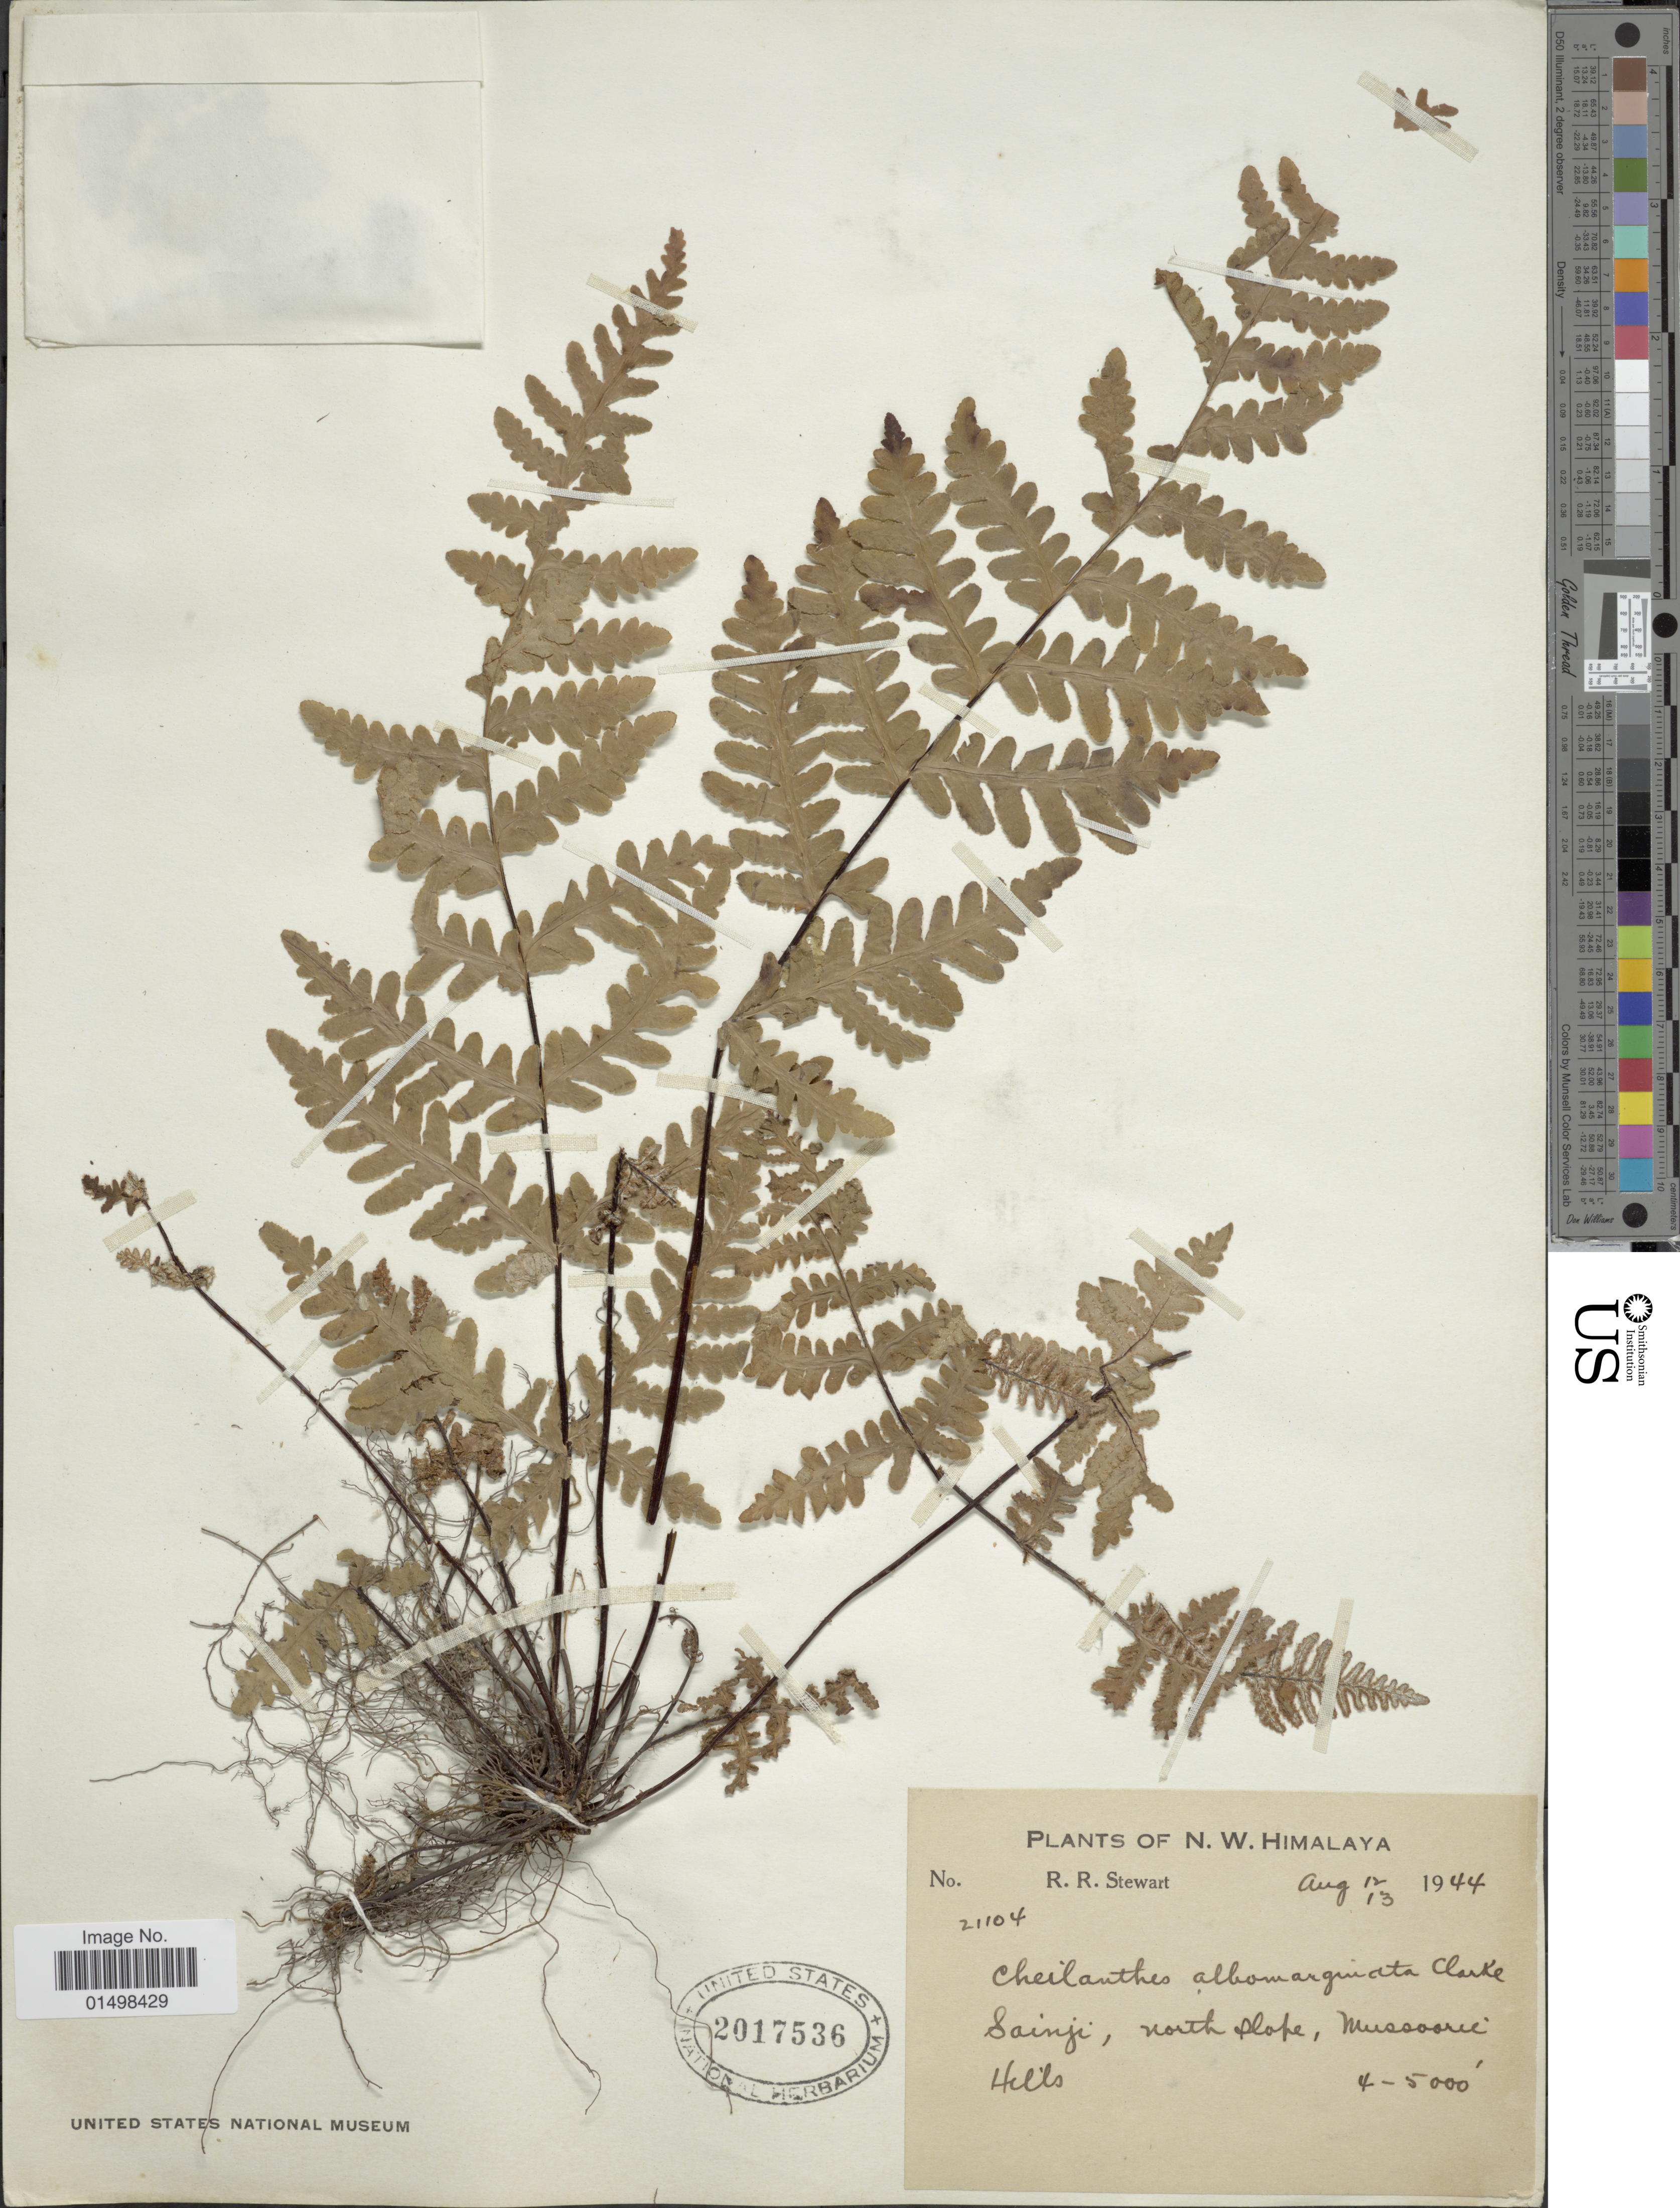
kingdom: Plantae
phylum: Tracheophyta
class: Polypodiopsida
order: Polypodiales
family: Pteridaceae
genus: Aleuritopteris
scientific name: Aleuritopteris albomarginata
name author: (C.B. Clarke) Ching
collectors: R. R. Stewart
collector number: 21104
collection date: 1944-08-12/1944-08-13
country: India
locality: Plants of N. W. Himalaya, Sainji, north slope, Mussoorie Hills.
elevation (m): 1219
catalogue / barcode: US 2017536